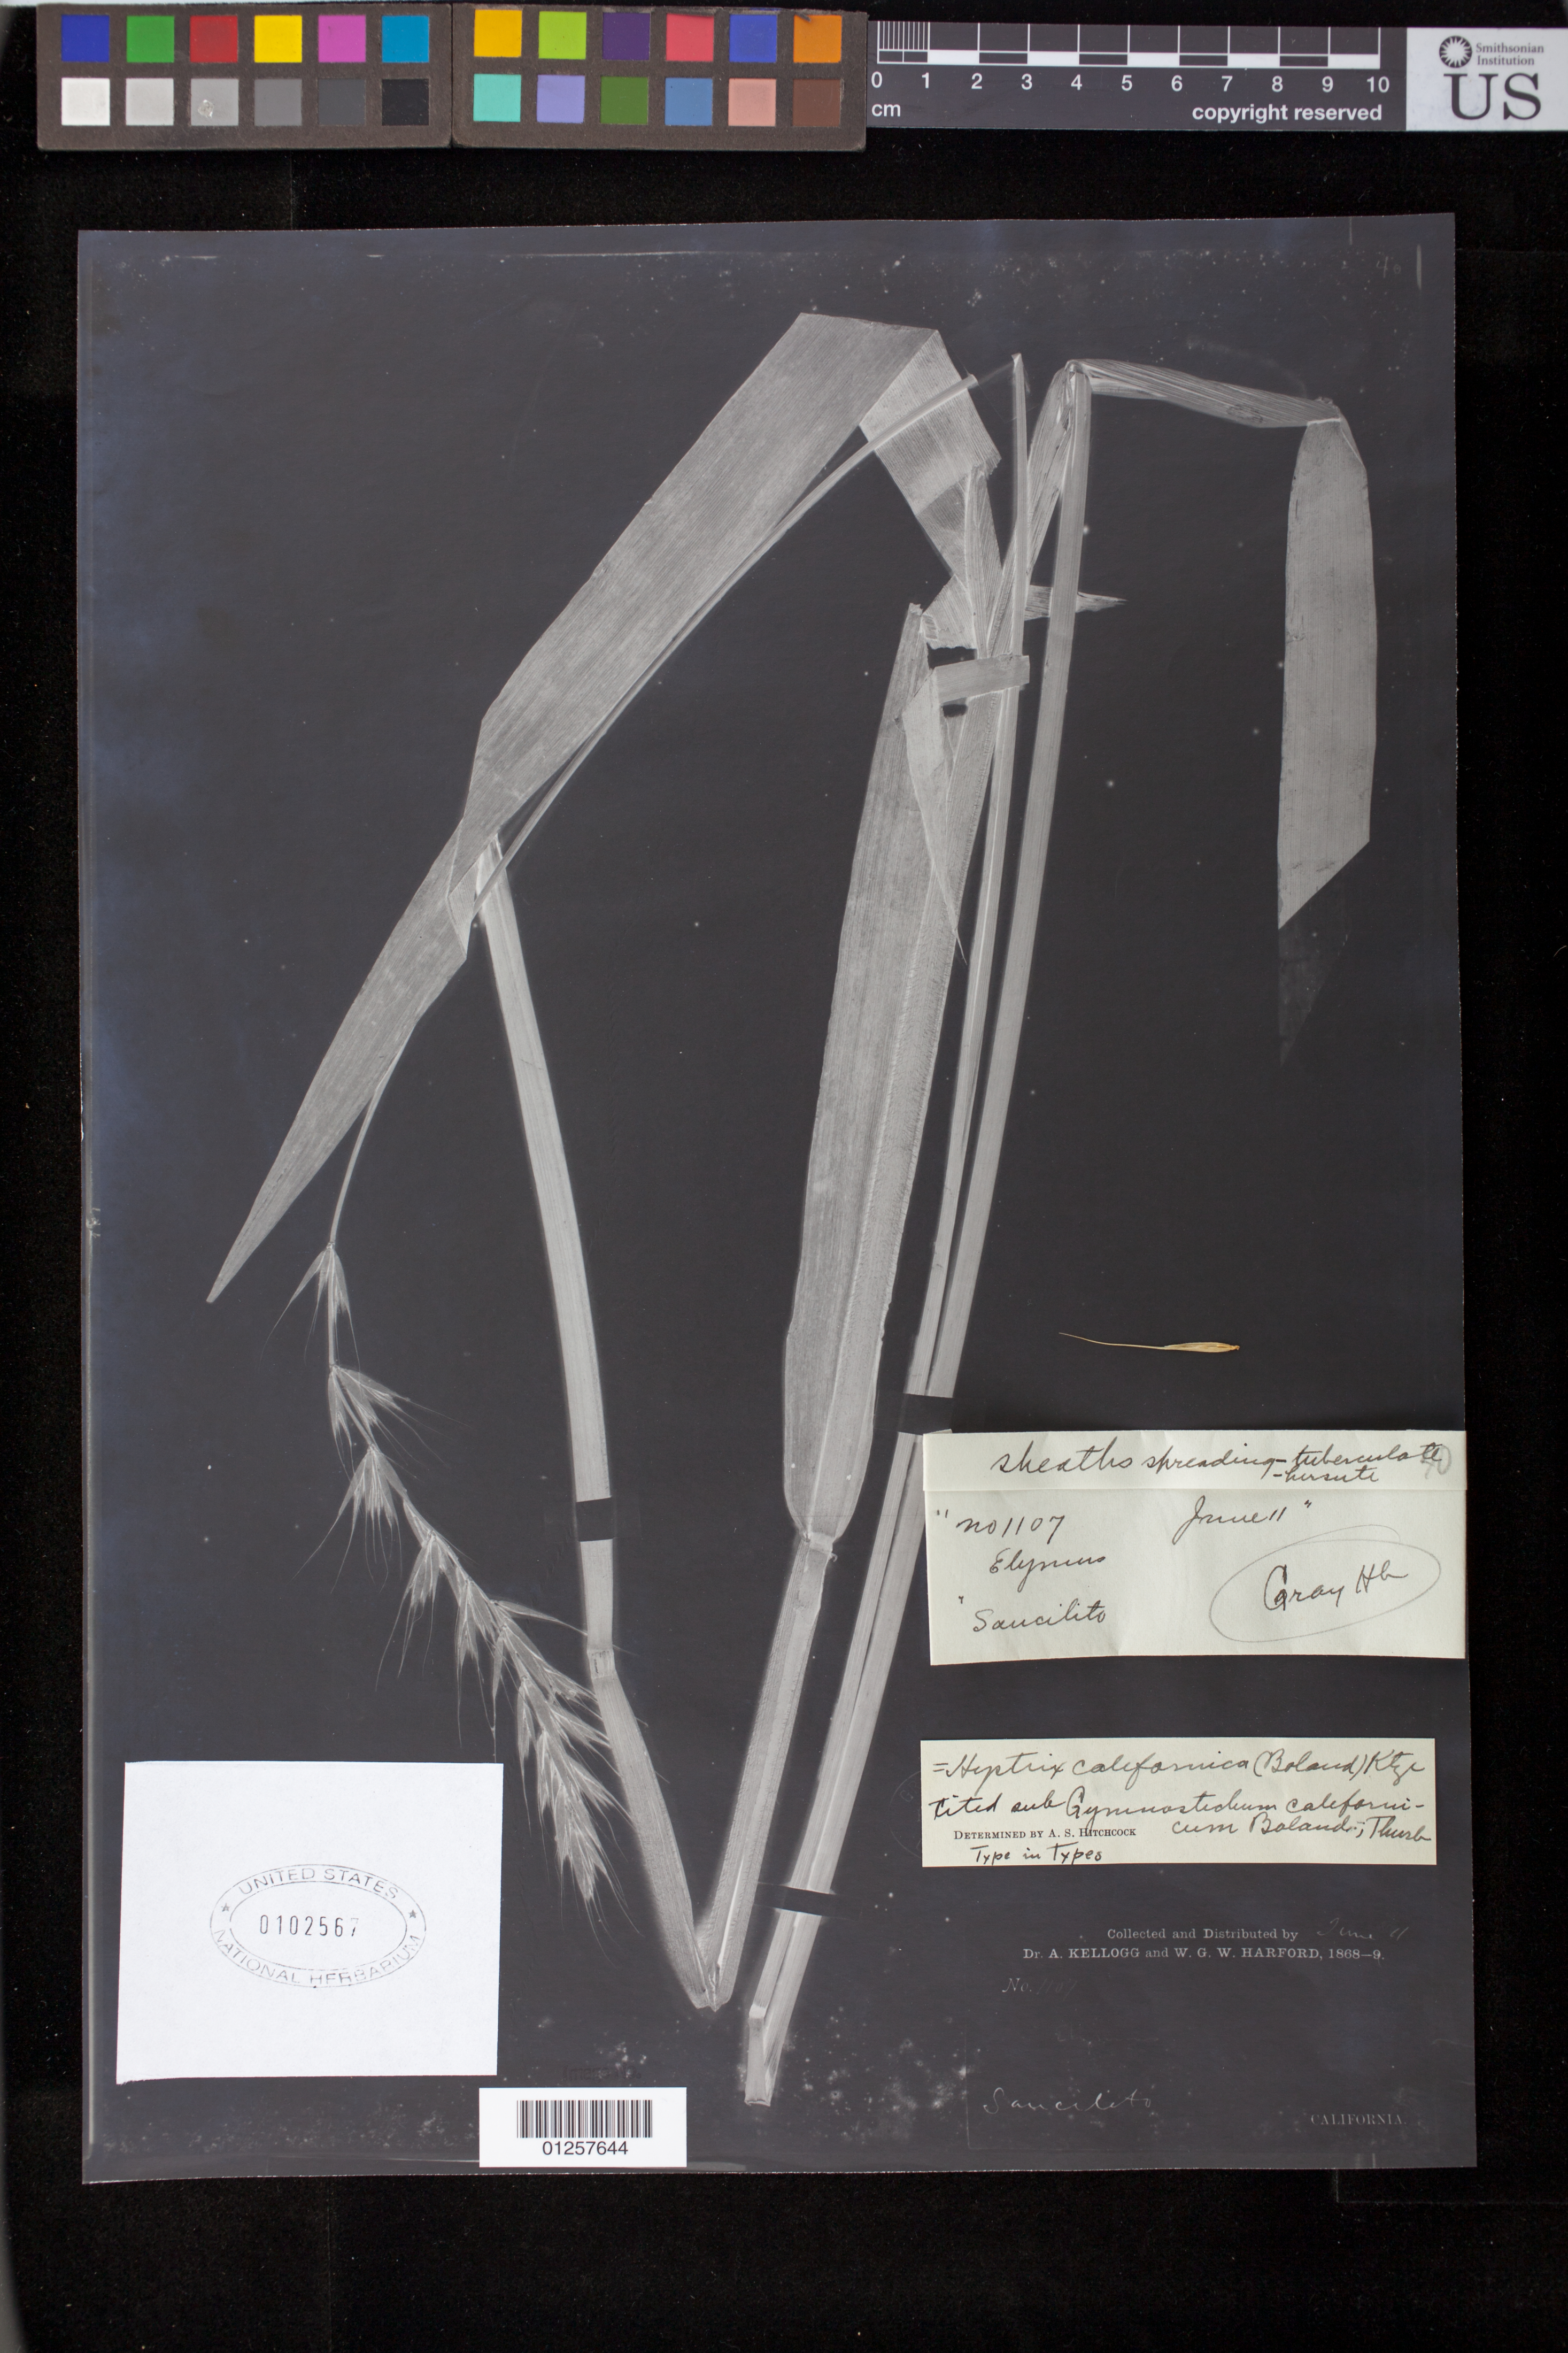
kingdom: Plantae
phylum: Tracheophyta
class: Liliopsida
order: Poales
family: Poaceae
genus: Gymnostichum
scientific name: Gymnostichum californicum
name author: Bol. ex Thurb.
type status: Syntype Fragment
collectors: A. Kellogg & W. G. W. Harford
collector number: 1107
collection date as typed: June 11, 1868-9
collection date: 1868/1869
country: United States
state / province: California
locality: Saucelito.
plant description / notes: Photostat and fragmentary material of type specimen ex herb. Gray (GH)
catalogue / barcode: US 102567